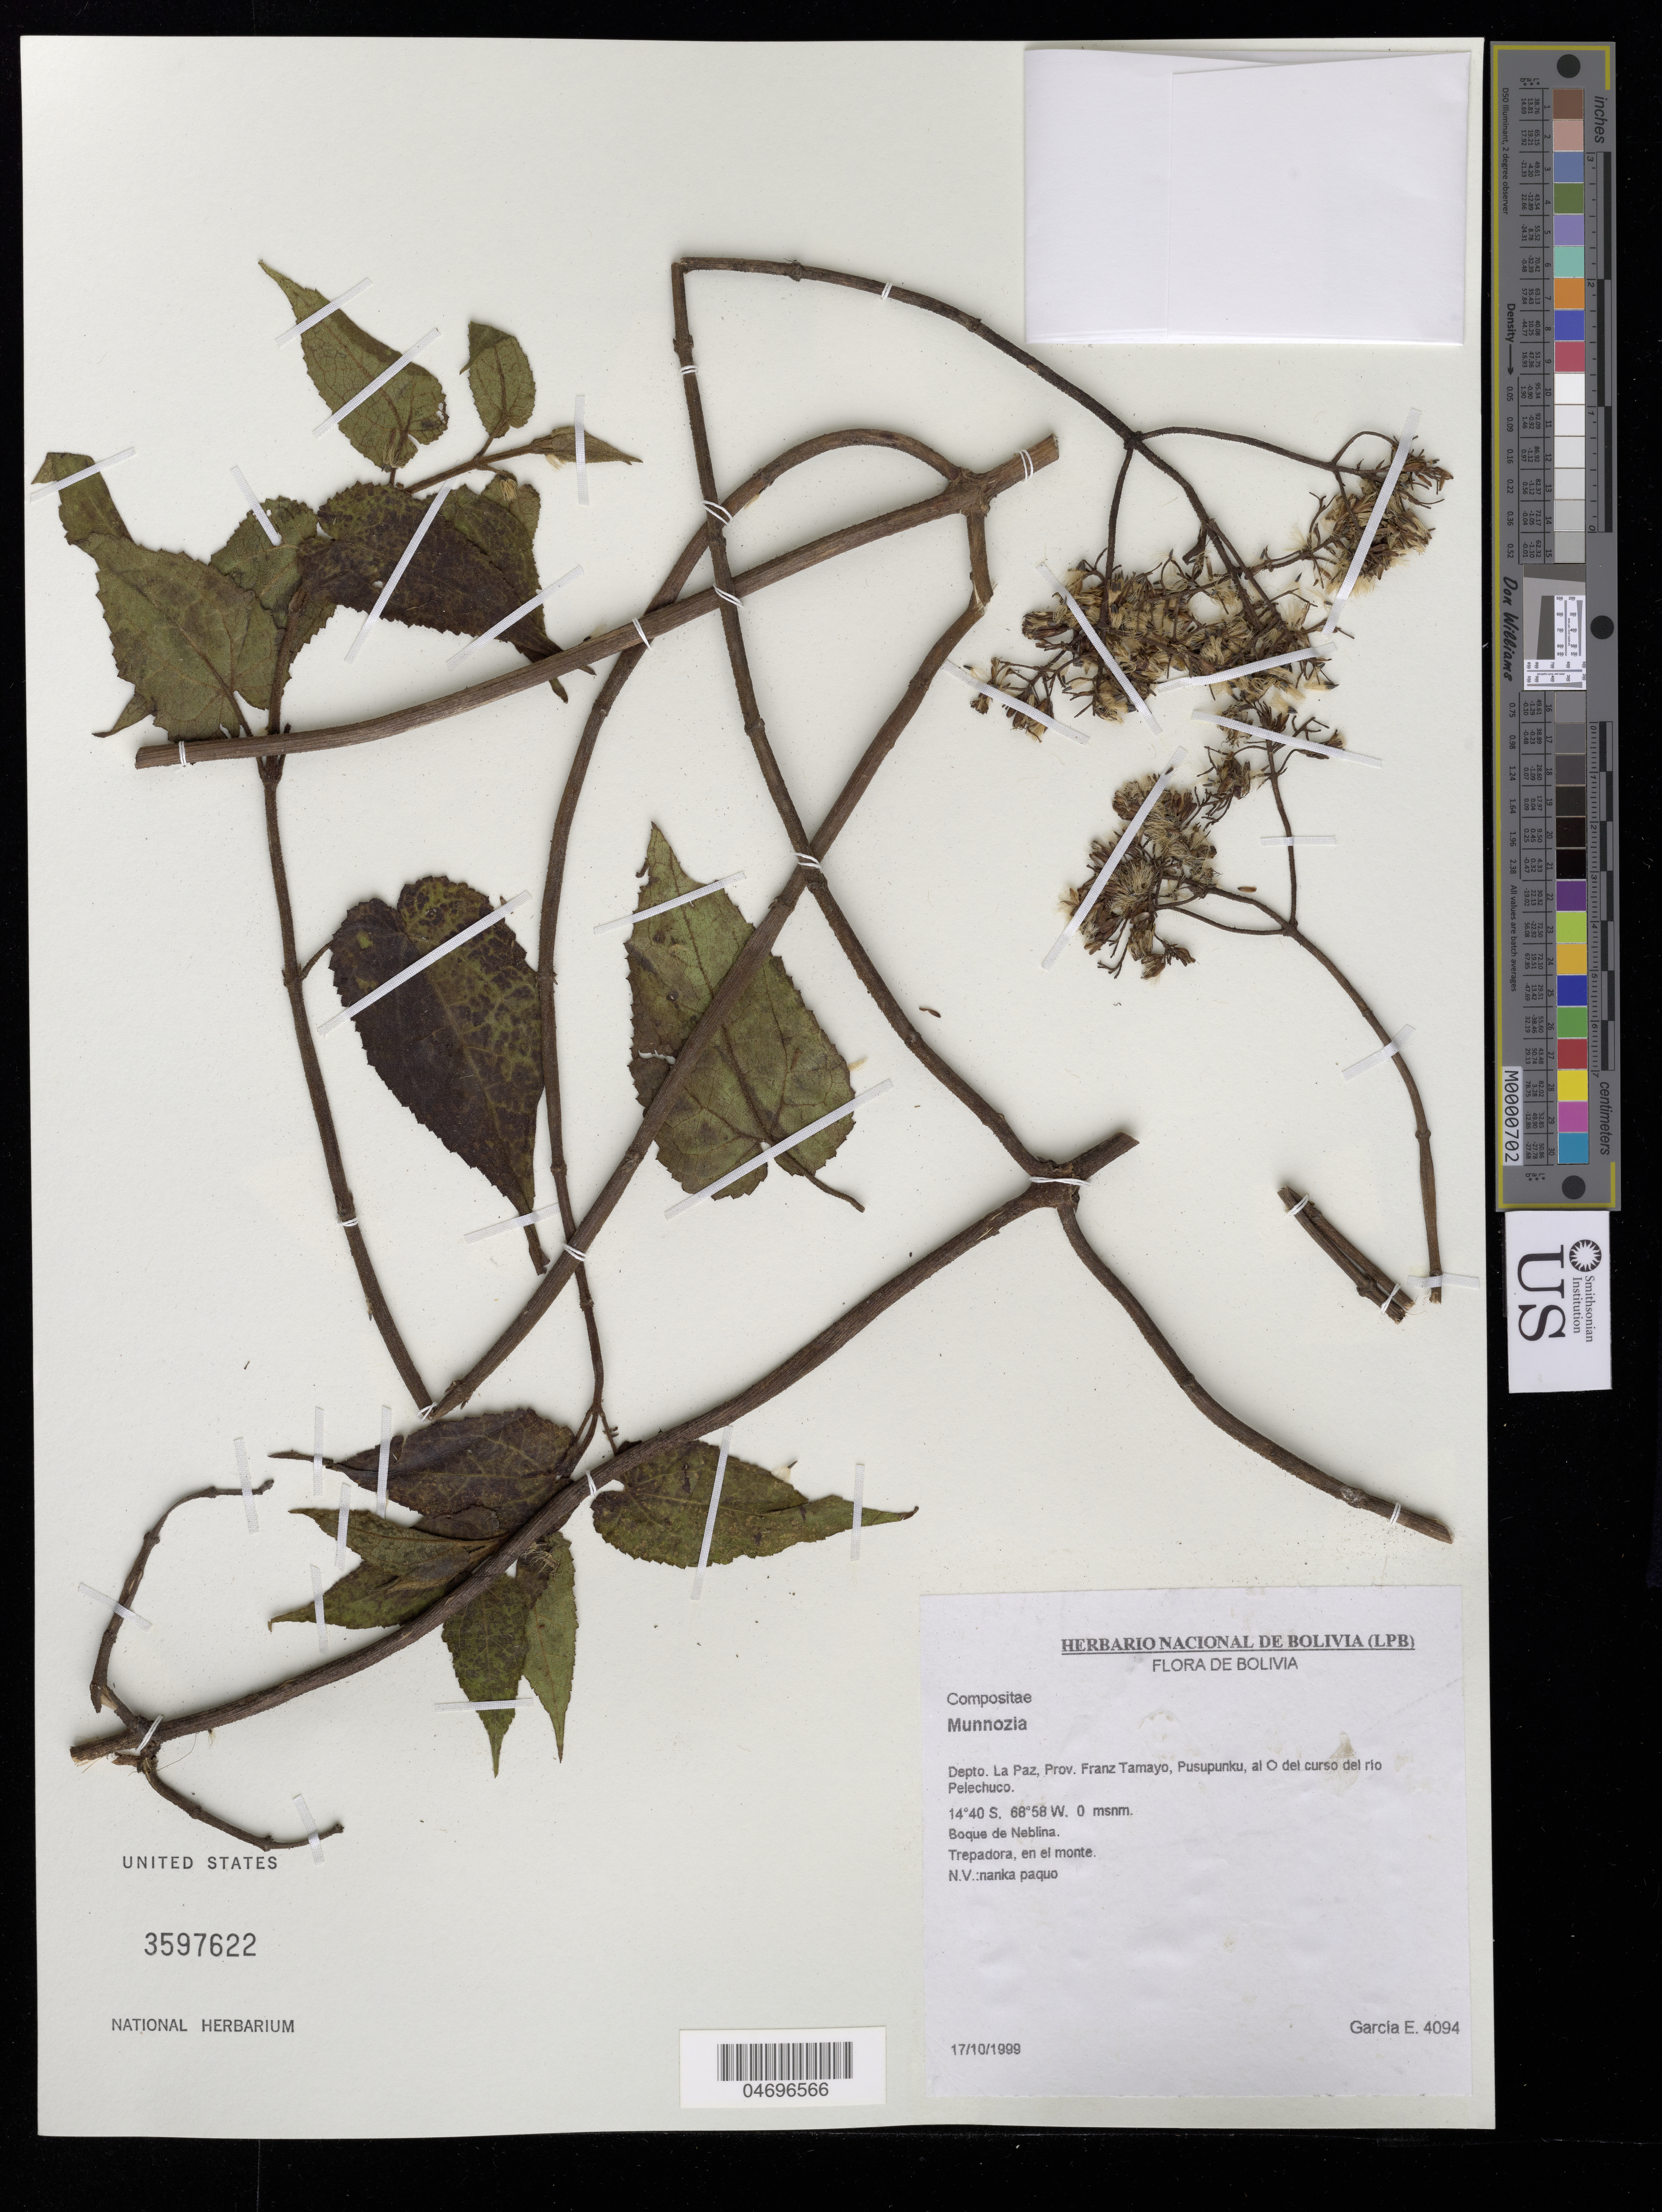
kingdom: Plantae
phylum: Tracheophyta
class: Magnoliopsida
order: Asterales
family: Asteraceae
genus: Munnozia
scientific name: Munnozia sp.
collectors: E. Garcia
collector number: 4094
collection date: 1999-10-17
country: Bolivia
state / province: La Paz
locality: Prov. Franz Tamayo, Pusupunku, a O del curso del rio Pelechuco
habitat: Boque de Neblina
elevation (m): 0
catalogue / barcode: US 3597622